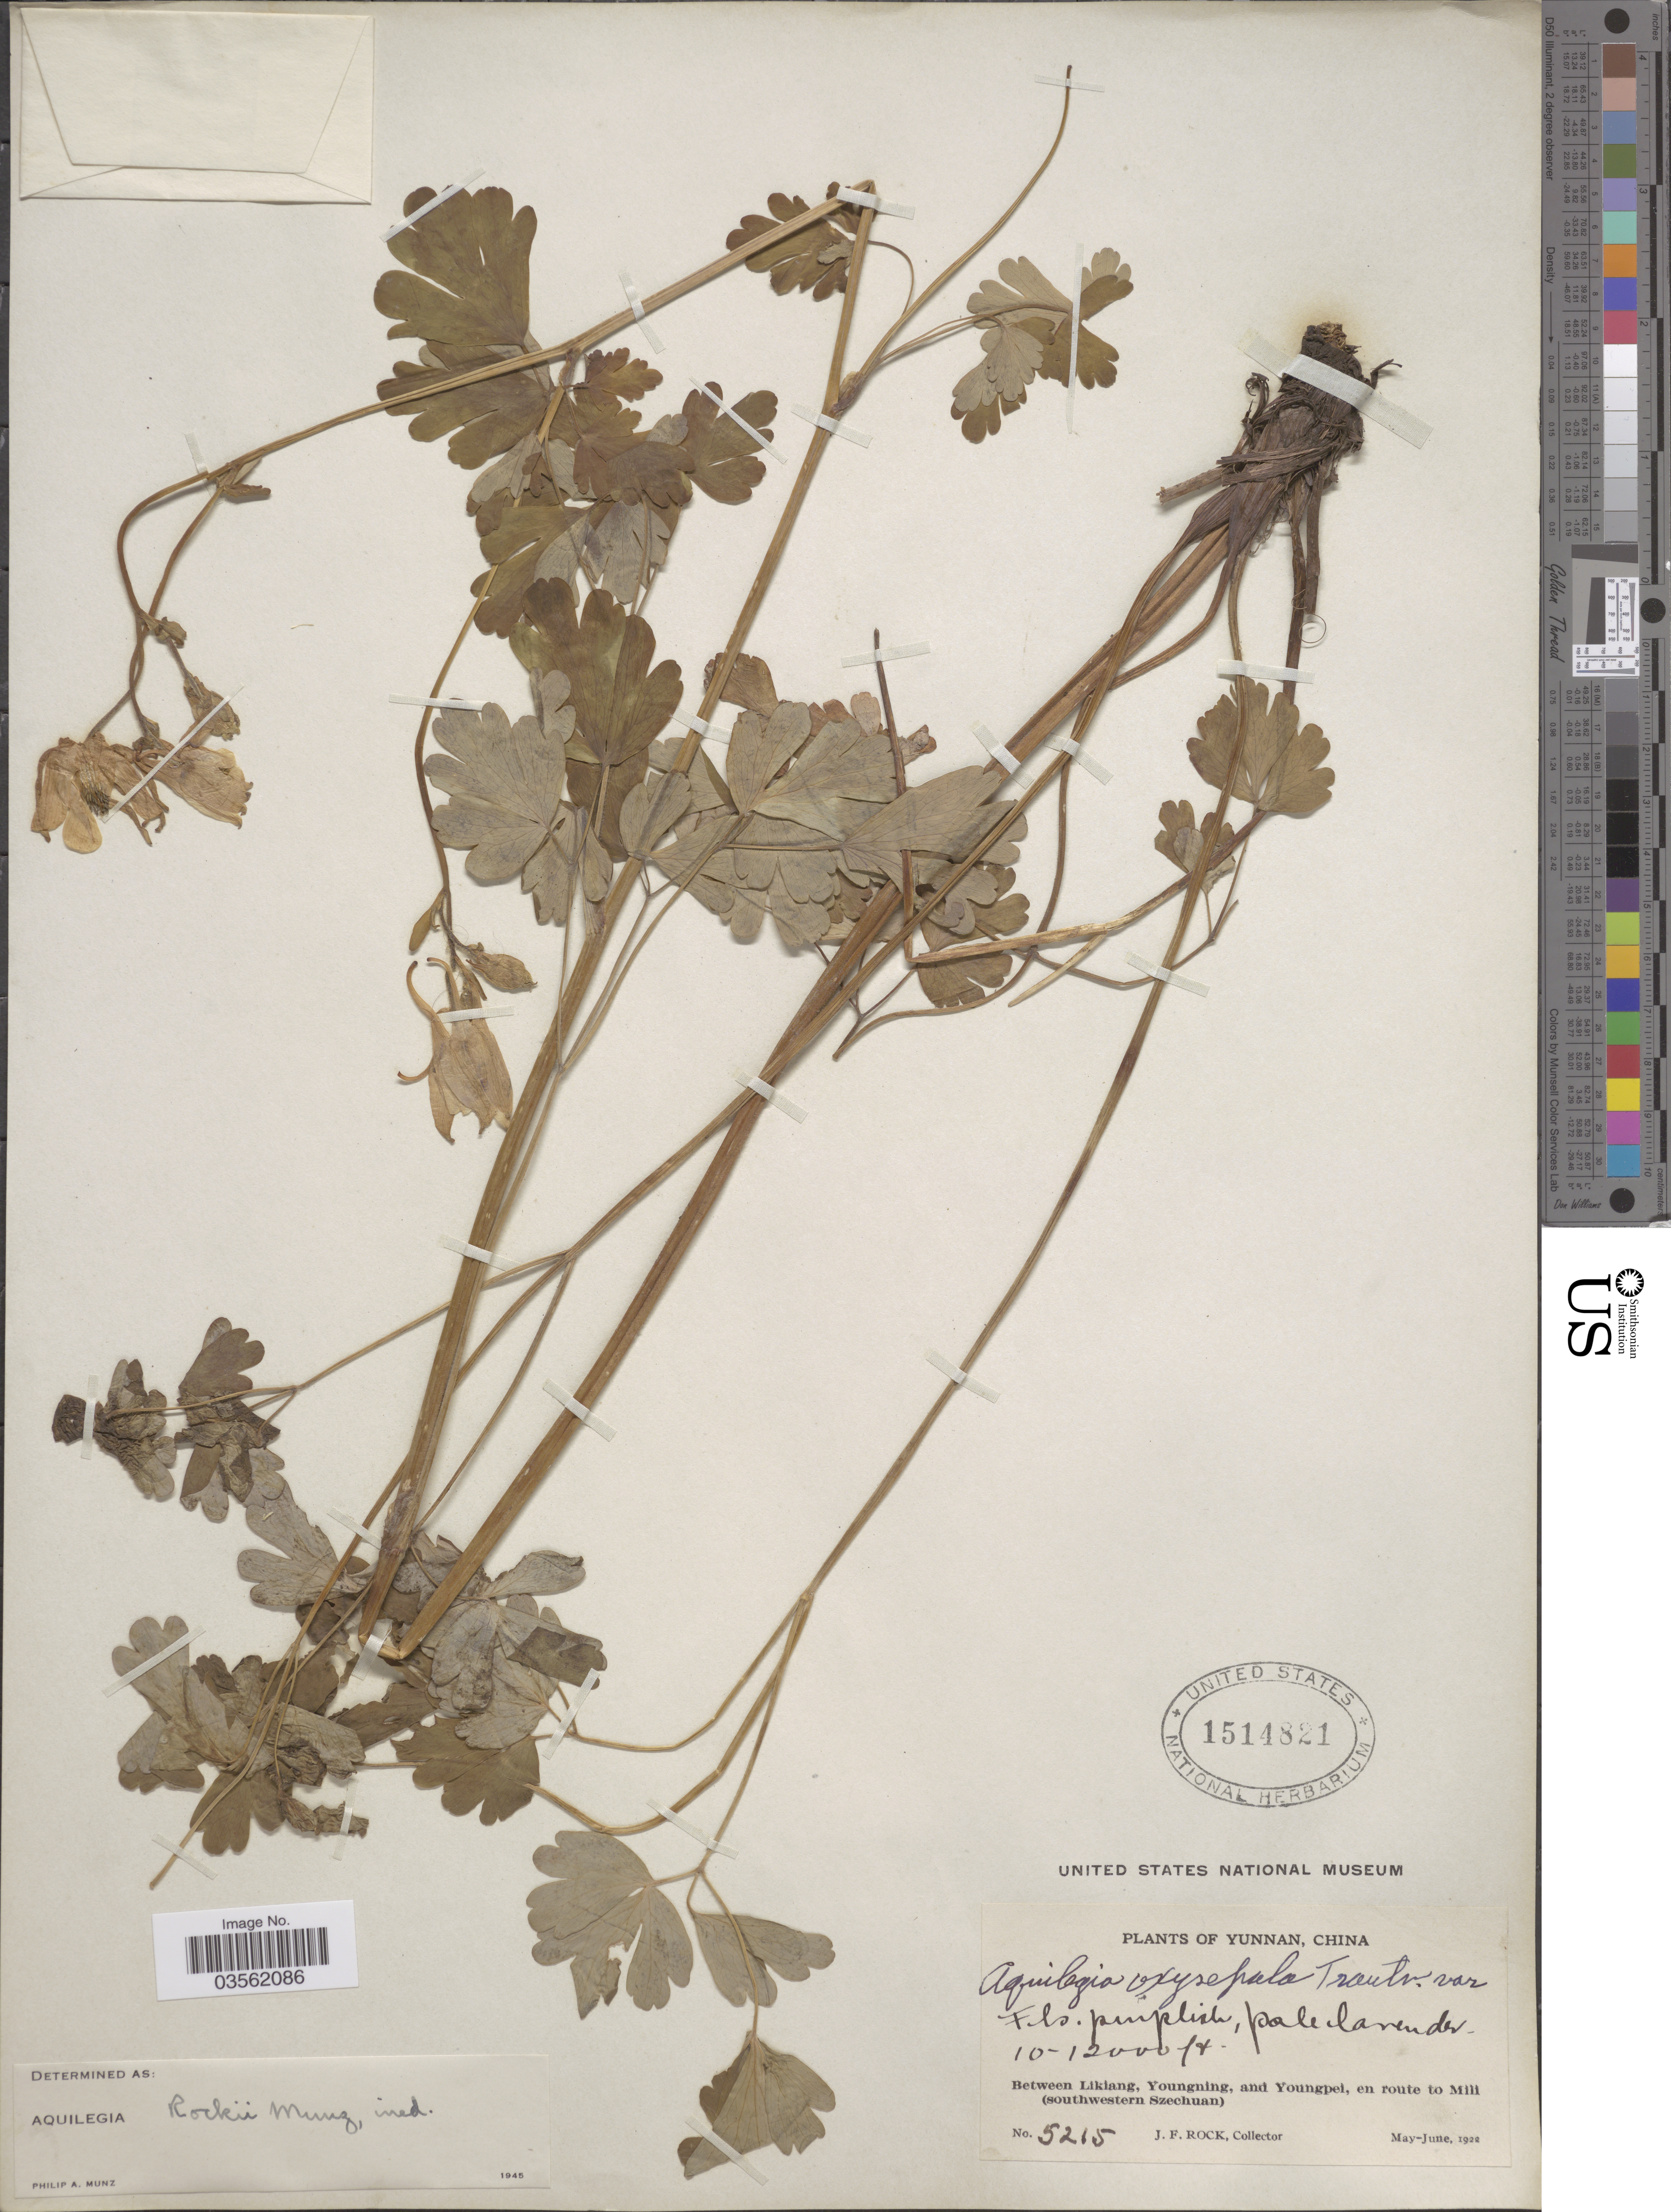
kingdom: Plantae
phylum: Tracheophyta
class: Magnoliopsida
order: Ranunculales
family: Ranunculaceae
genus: Aquilegia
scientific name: Aquilegia rockii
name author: Munz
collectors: J. Rock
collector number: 5215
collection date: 1922-05/1922-06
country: China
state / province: Yunnan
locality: Between Likiang, Youngning, and Youngpei, en route to Mill (southwestern Szechuan).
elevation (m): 3048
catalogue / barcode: US 1514821